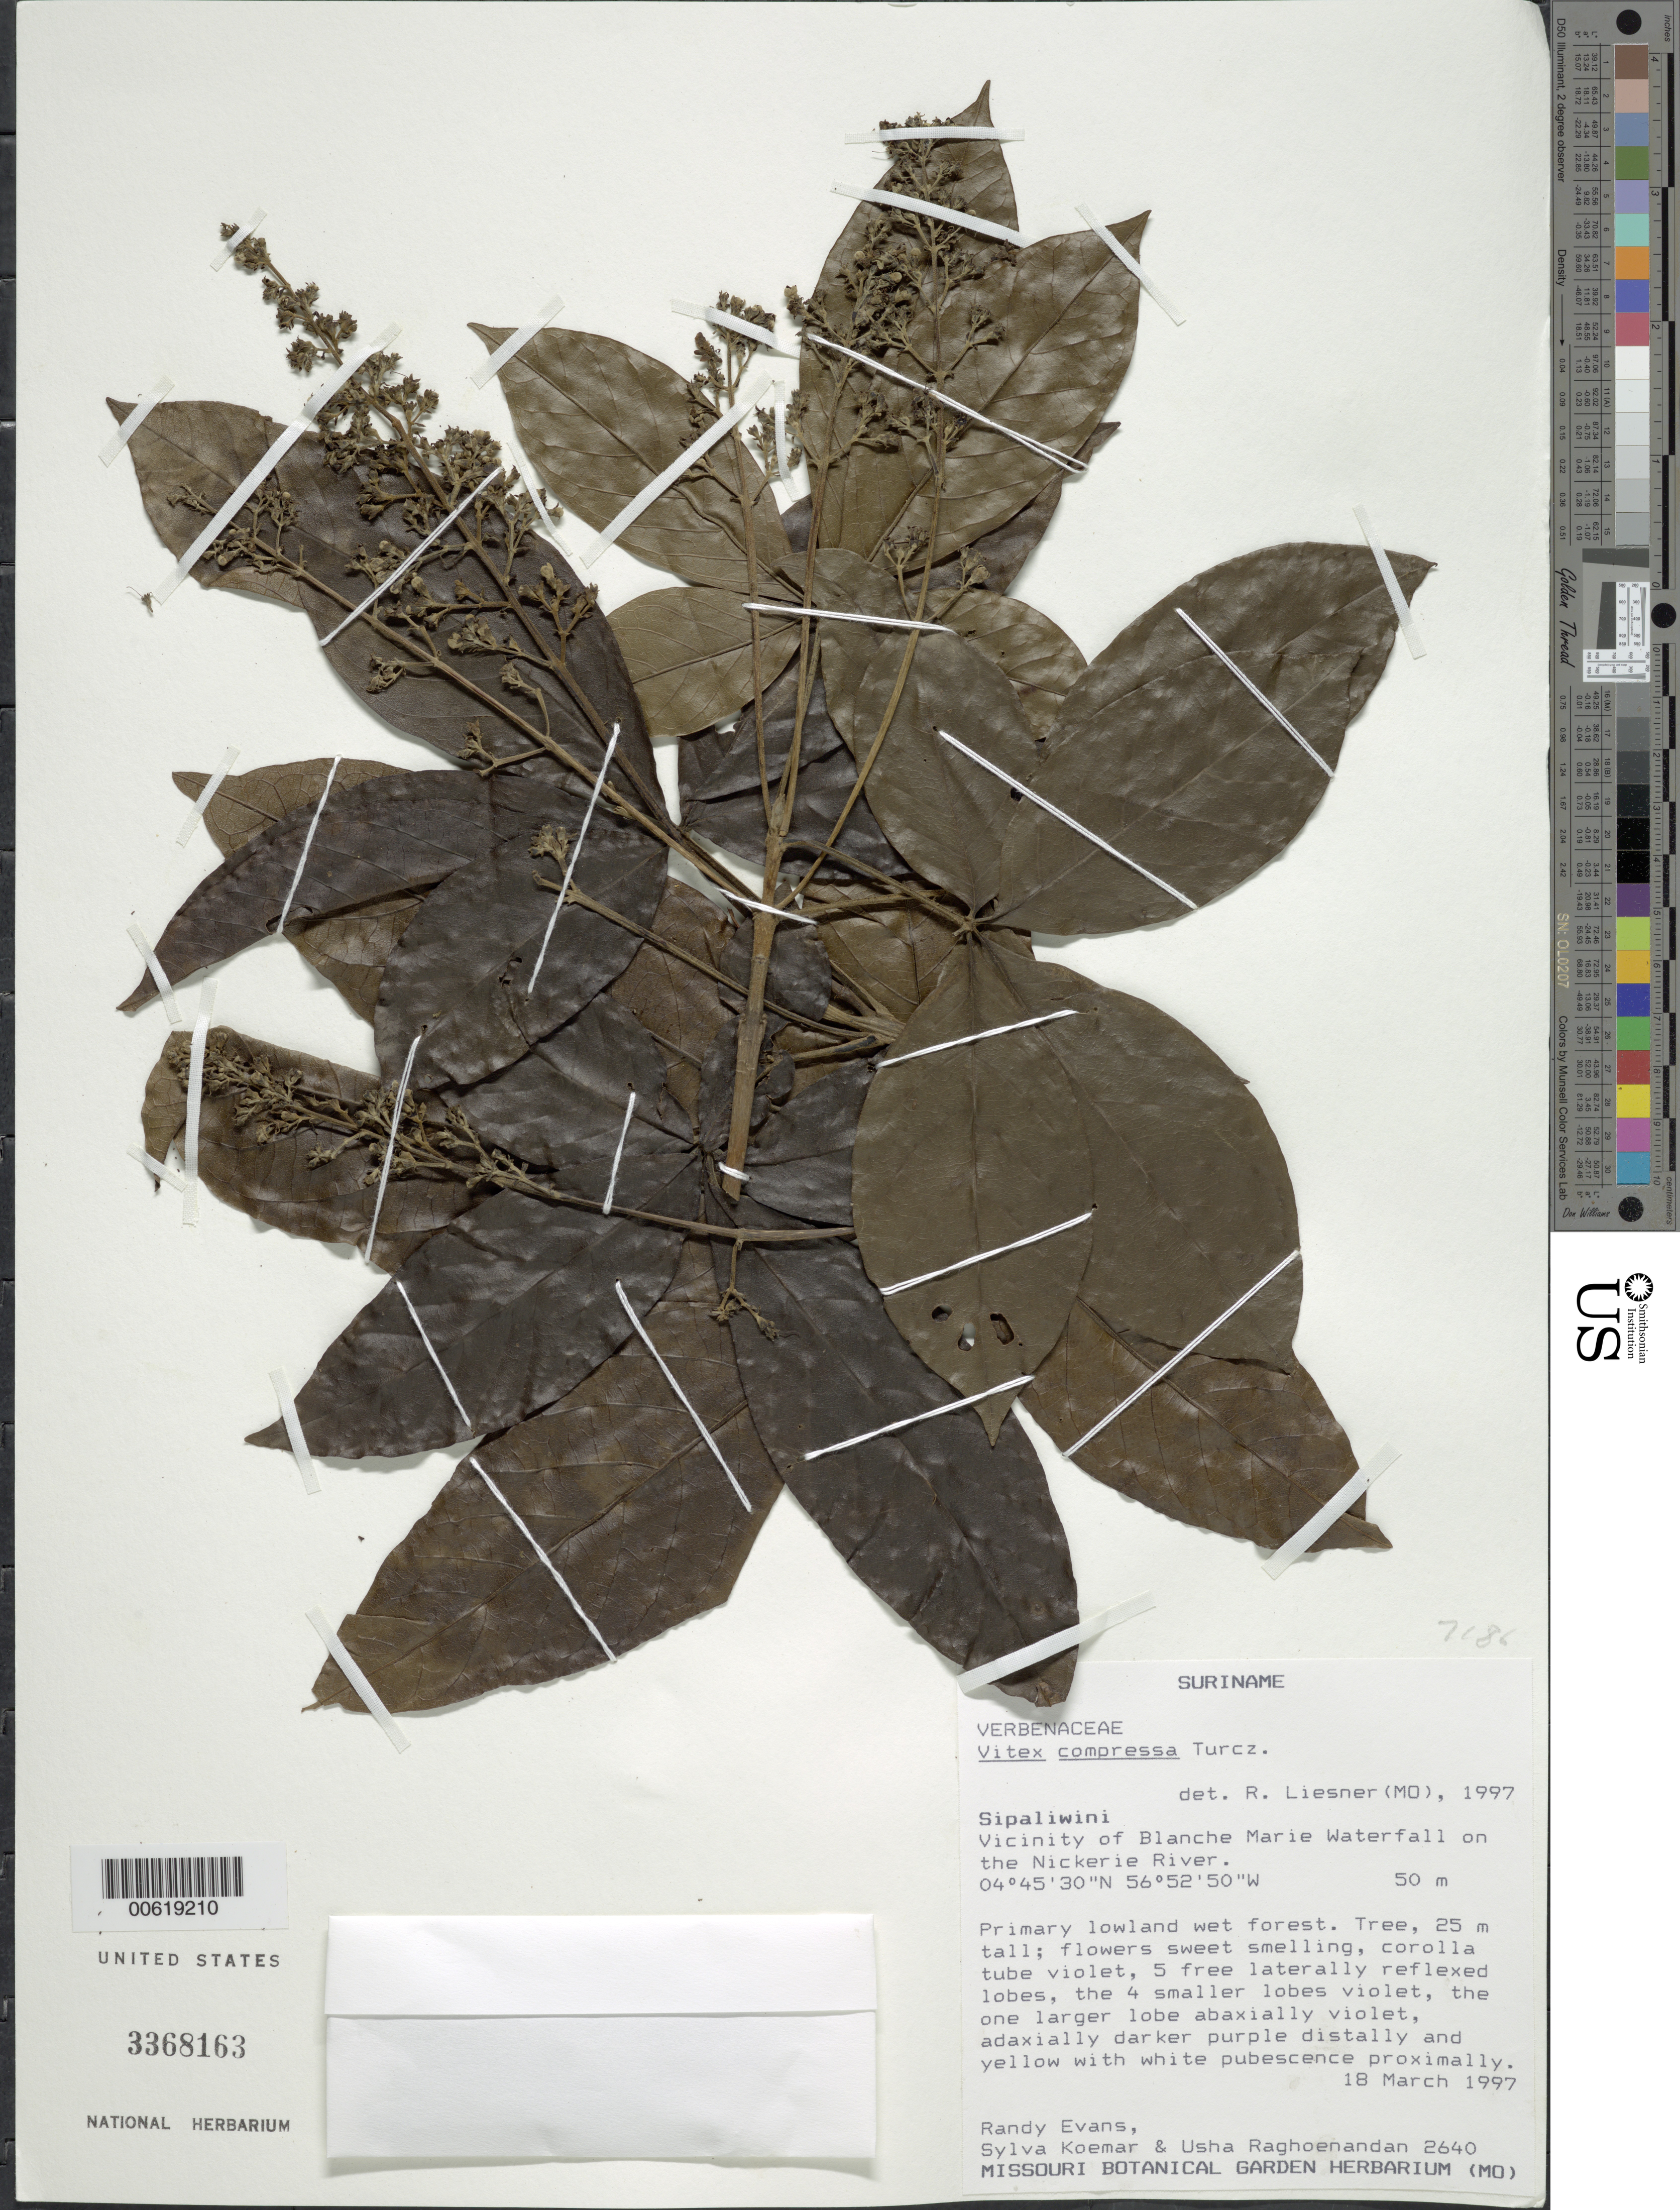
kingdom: Plantae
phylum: Tracheophyta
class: Magnoliopsida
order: Lamiales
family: Lamiaceae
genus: Vitex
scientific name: Vitex compressa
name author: Turcz.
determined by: Liesner, R. L.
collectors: R. Evans, S. Koemar & U. Raghoenandan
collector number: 2640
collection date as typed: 18-Mar-97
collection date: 1997-03-18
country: Suriname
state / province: Sipaliwini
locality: Blanche Marie Waterfall, vic., on Nickerie R.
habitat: Primary lowland wet forest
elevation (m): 50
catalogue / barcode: US 3368163